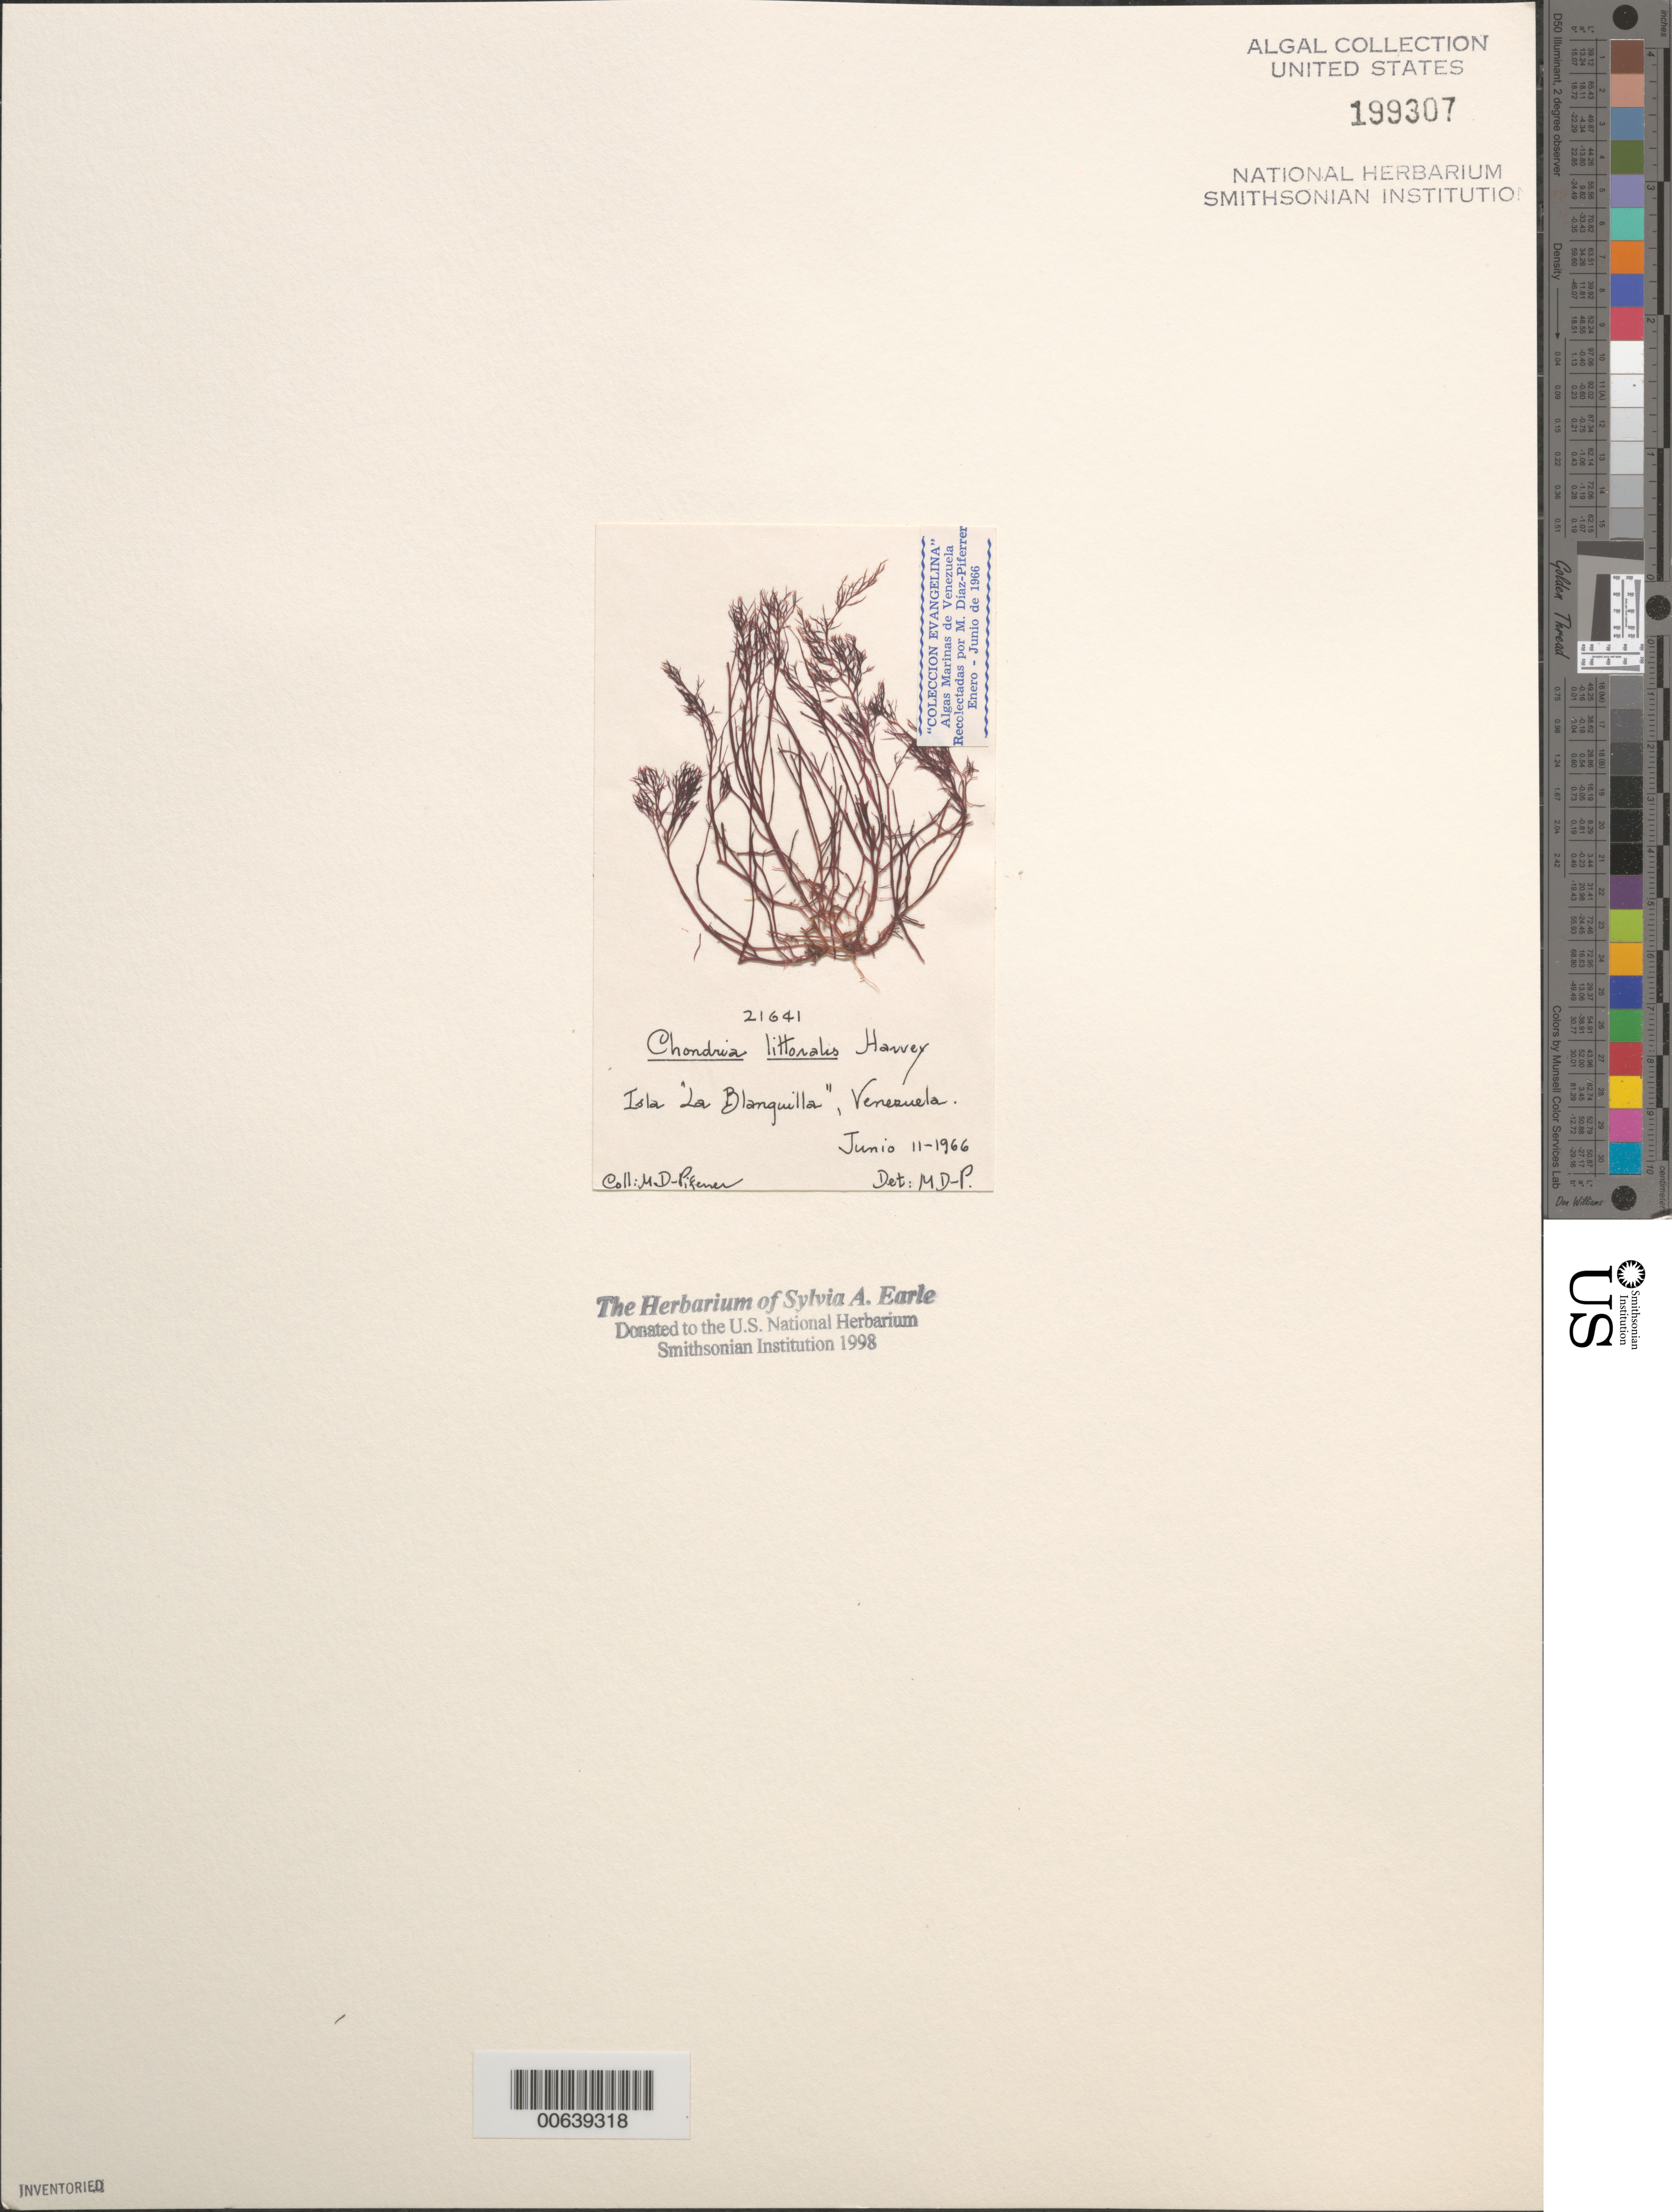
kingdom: Plantae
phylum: Rhodophyta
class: Florideophyceae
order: Ceramiales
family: Rhodomelaceae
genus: Chondria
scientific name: Chondria littoralis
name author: Harv.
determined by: Diaz-Piferrer, M.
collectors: M. Diaz-Piferrer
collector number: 21641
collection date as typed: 11 Jun 1966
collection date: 1966-06-11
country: Venezuela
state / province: Dependencias Federales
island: Isla La Blanquilla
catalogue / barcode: US 199307